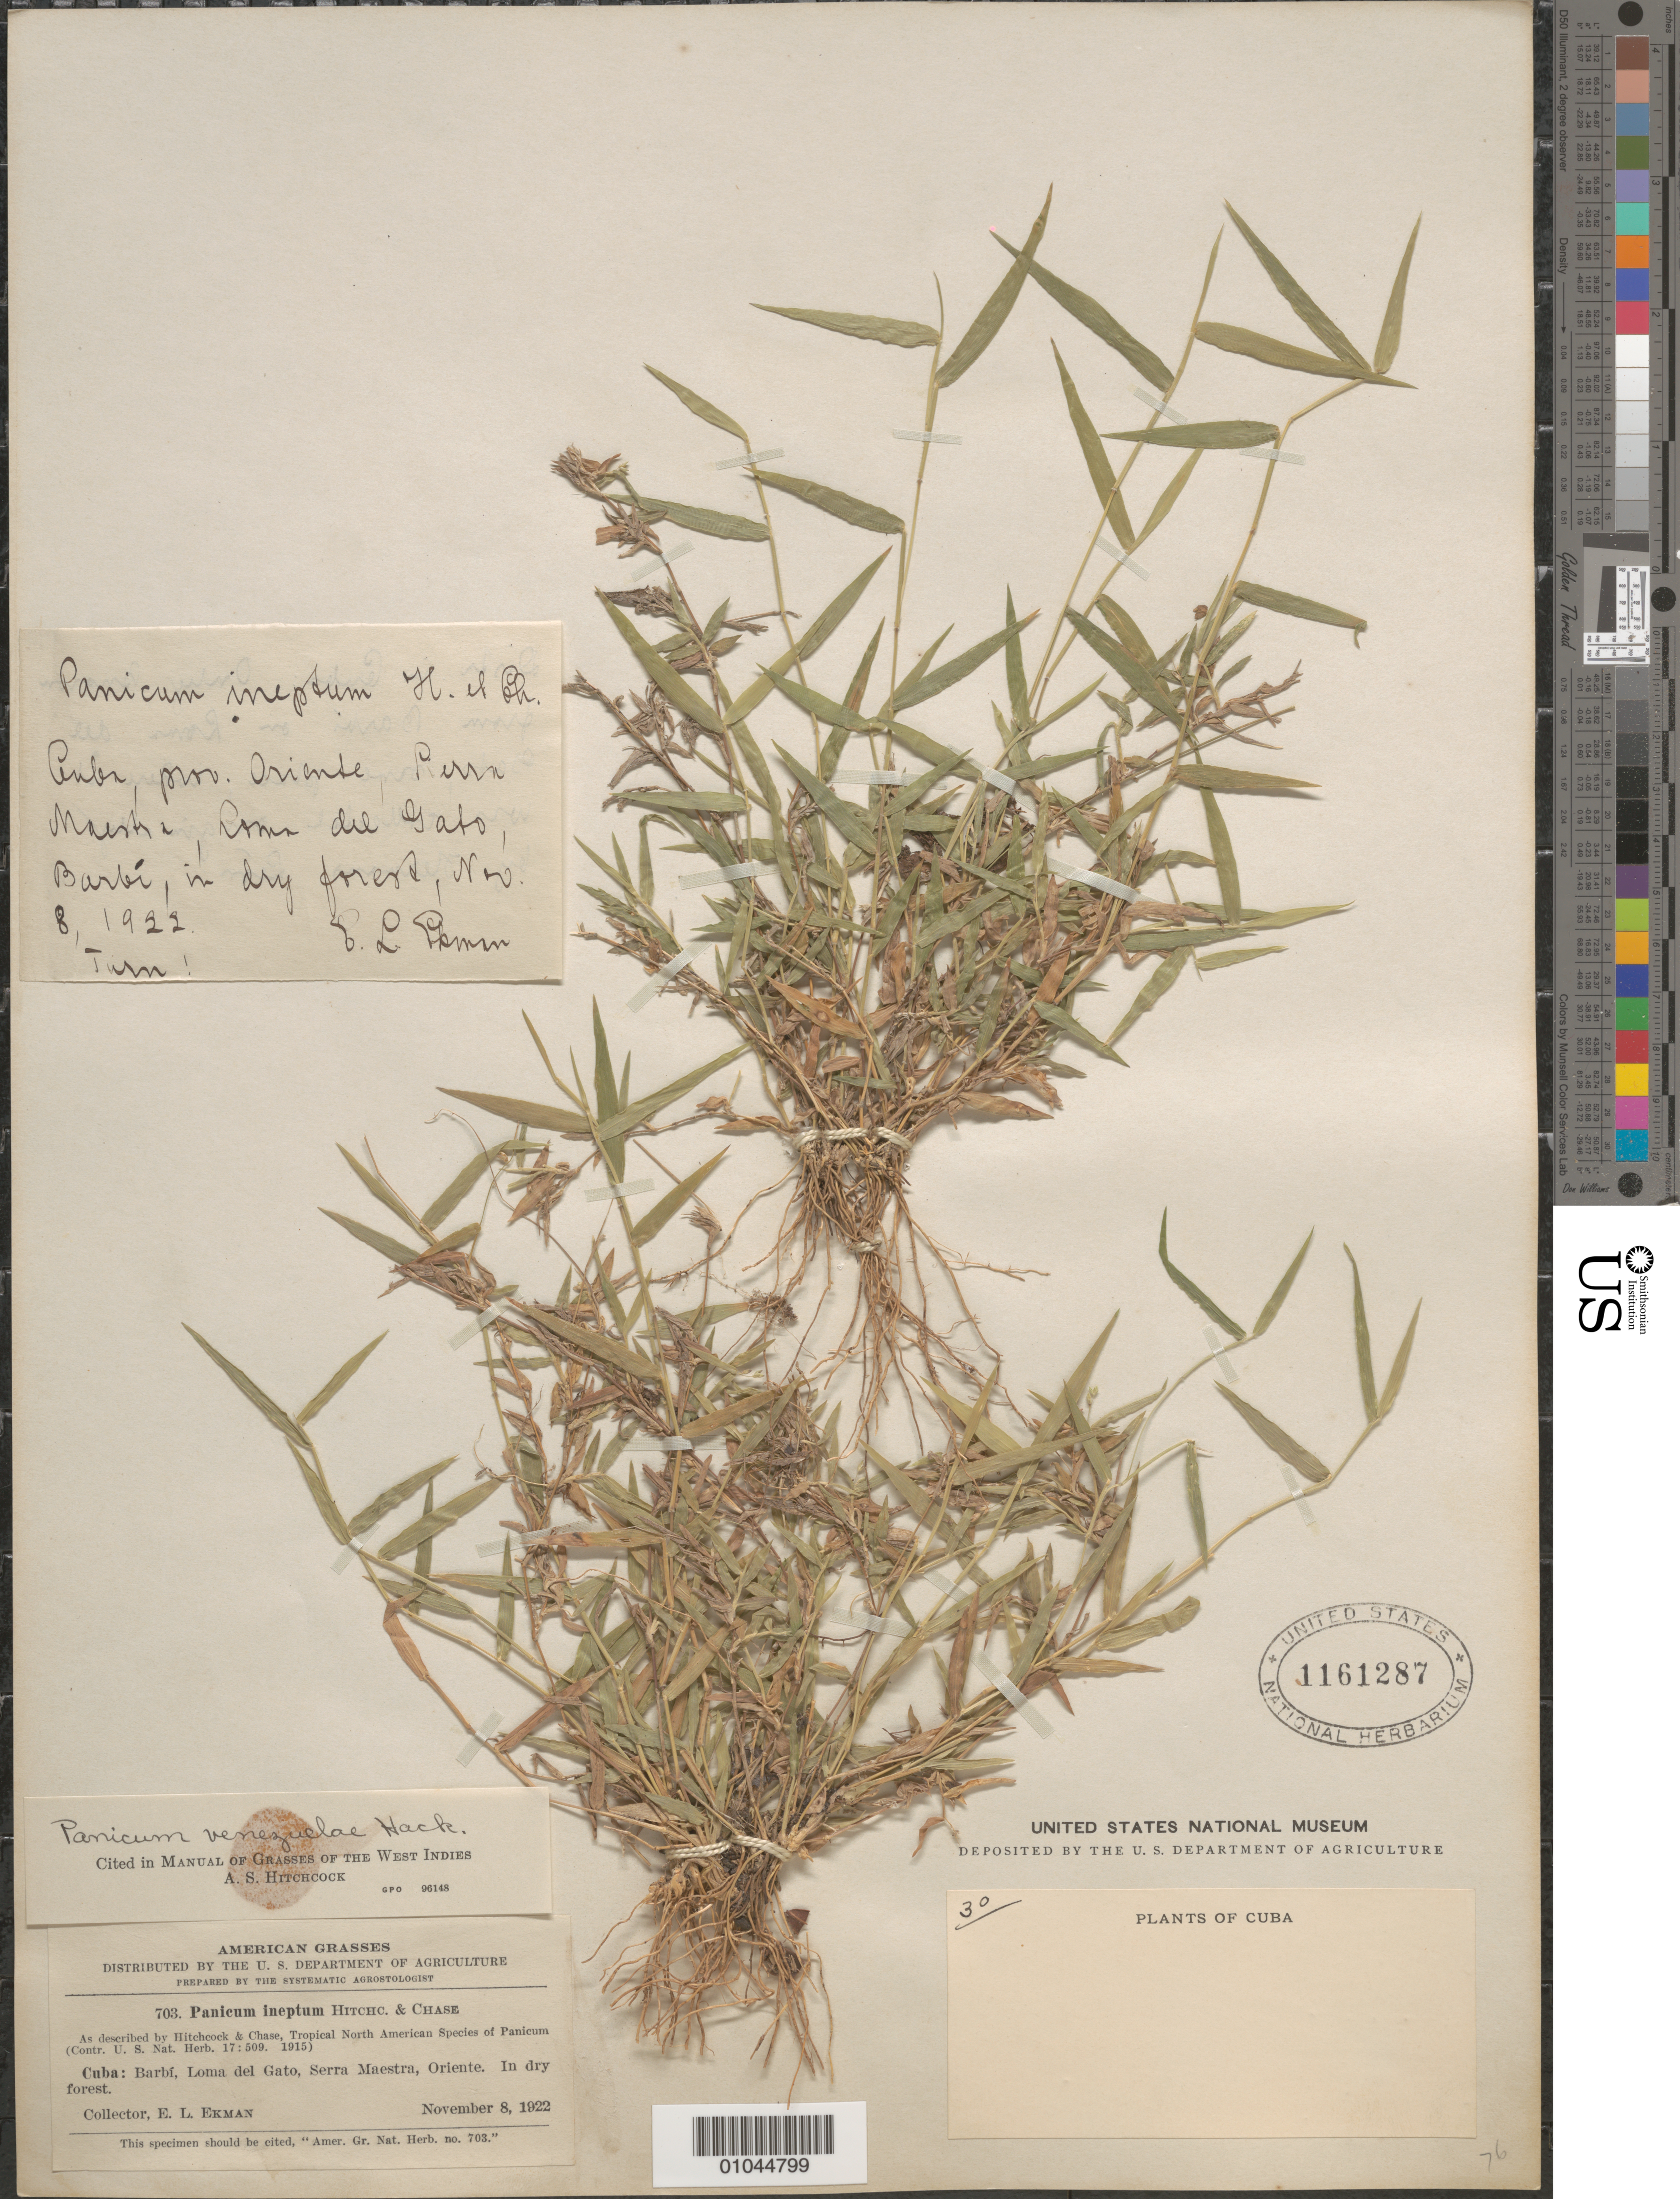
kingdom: Plantae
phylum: Tracheophyta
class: Liliopsida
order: Poales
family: Poaceae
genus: Panicum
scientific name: Panicum venezuelae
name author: Hack.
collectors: E. L. Ekman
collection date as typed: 08 Nov 1922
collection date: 1922-11-08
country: Cuba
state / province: Oriente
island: Cuba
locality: Barbi, Loma del Gato, Serra Maestra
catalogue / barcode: US 1161287